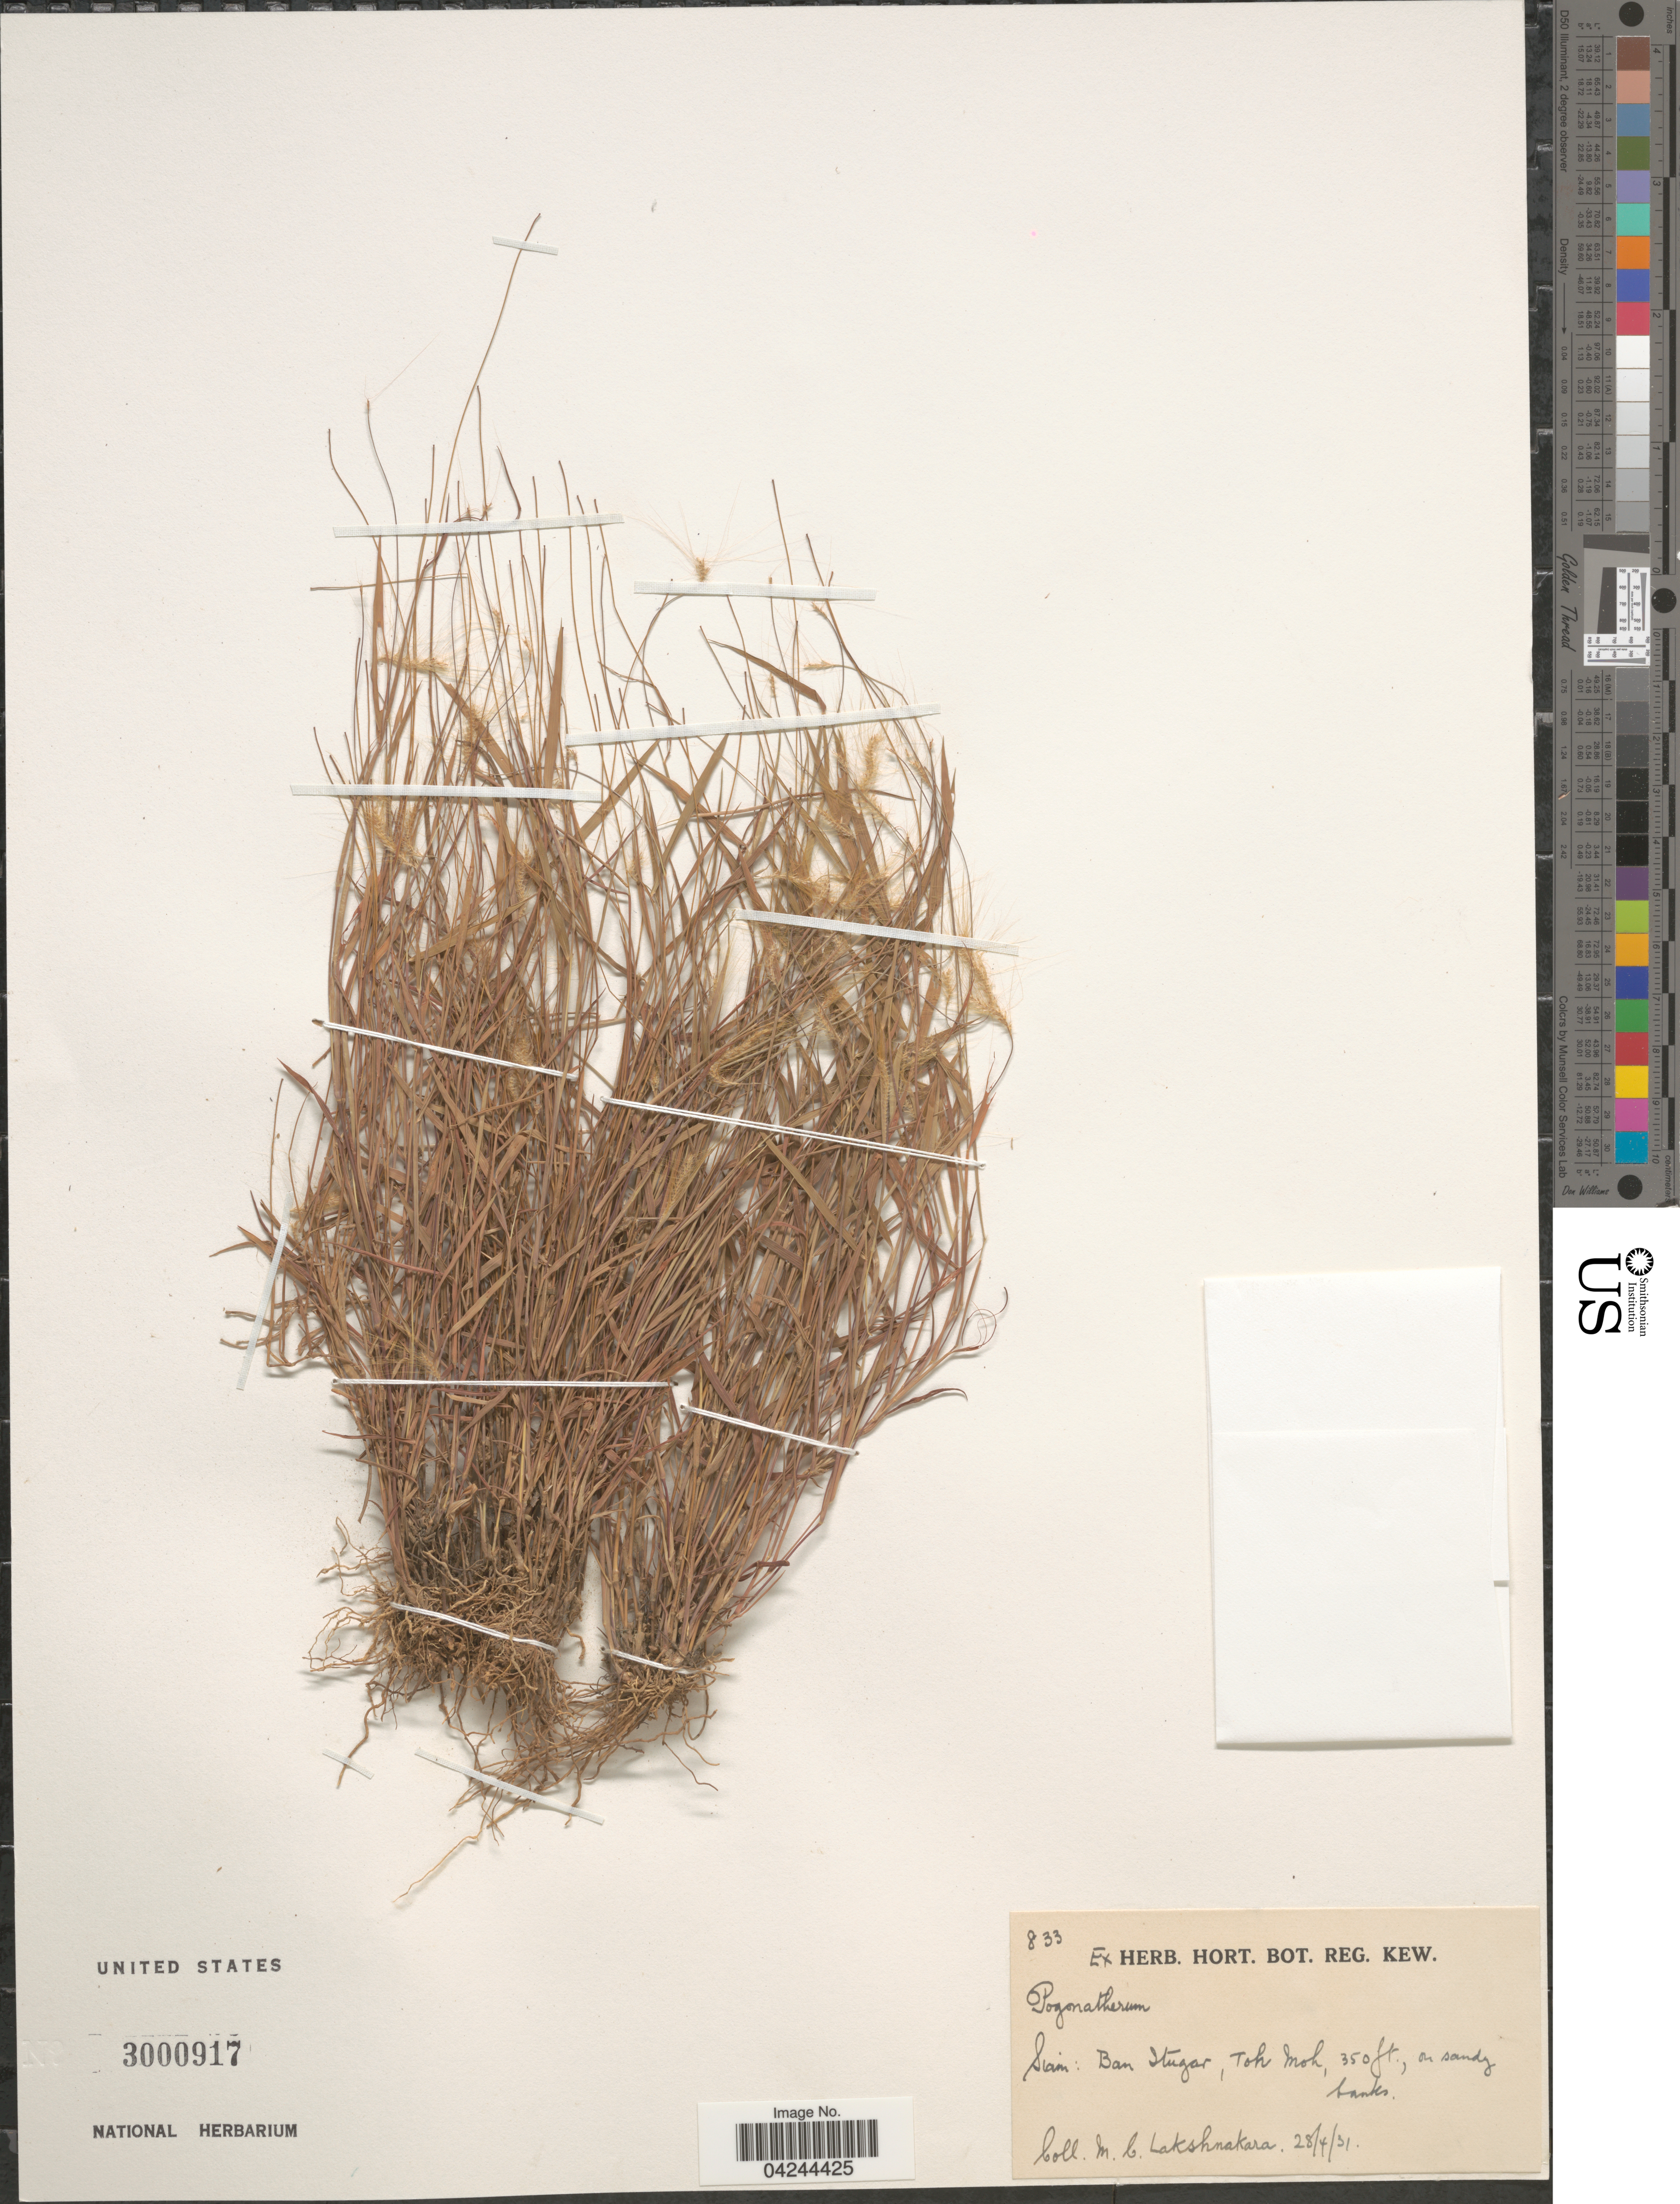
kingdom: Plantae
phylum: Tracheophyta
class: Liliopsida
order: Poales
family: Poaceae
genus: Pogonatherum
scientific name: Pogonatherum sp.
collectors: M. Lakshnakara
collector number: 833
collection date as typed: Transcribed d/m/y: 28/4/31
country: Thailand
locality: Siam: Ban Stugar, Toh Moh, on sandy banks.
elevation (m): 107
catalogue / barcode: US 3000917